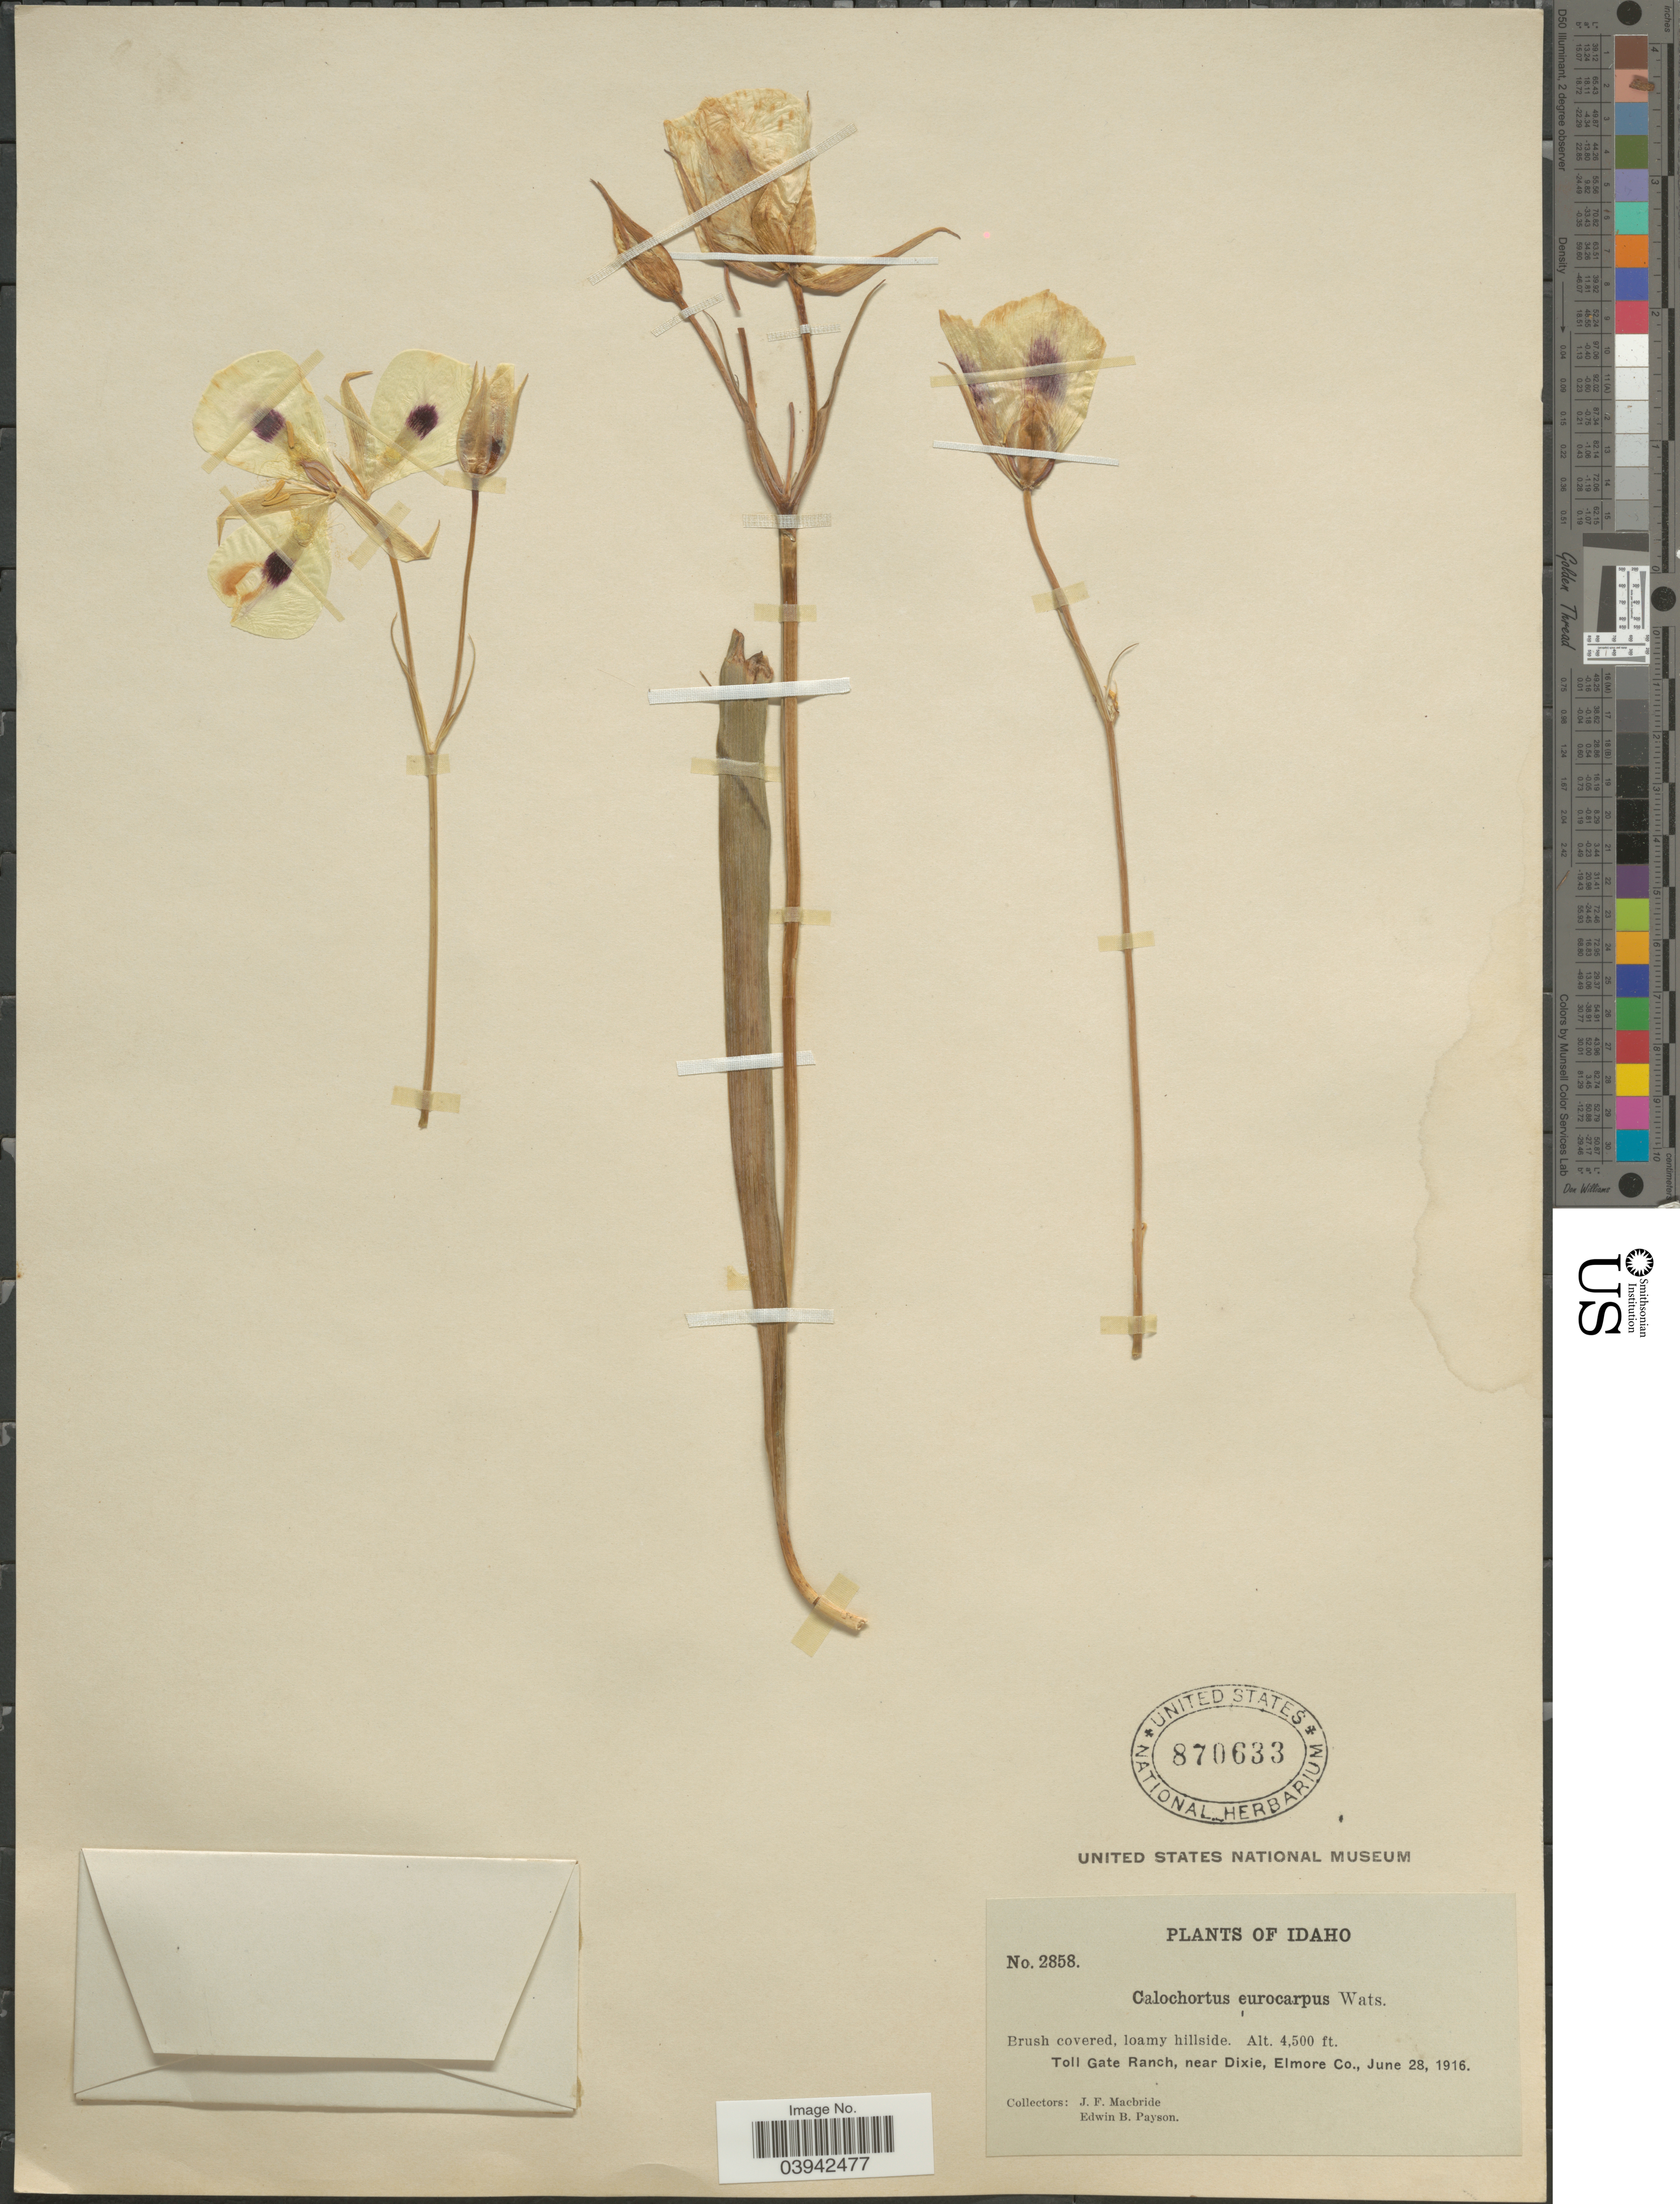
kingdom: Plantae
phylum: Tracheophyta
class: Liliopsida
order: Liliales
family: Liliaceae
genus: Calochortus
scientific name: Calochortus eurycarpus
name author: S. Watson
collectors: J. F. Macbride & E. B. Payson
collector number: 2858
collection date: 1916-06-28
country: United States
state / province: Idaho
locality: Toll Gate Ranch, near Dixie, Elmore Co.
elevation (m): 1372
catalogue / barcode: US 870633